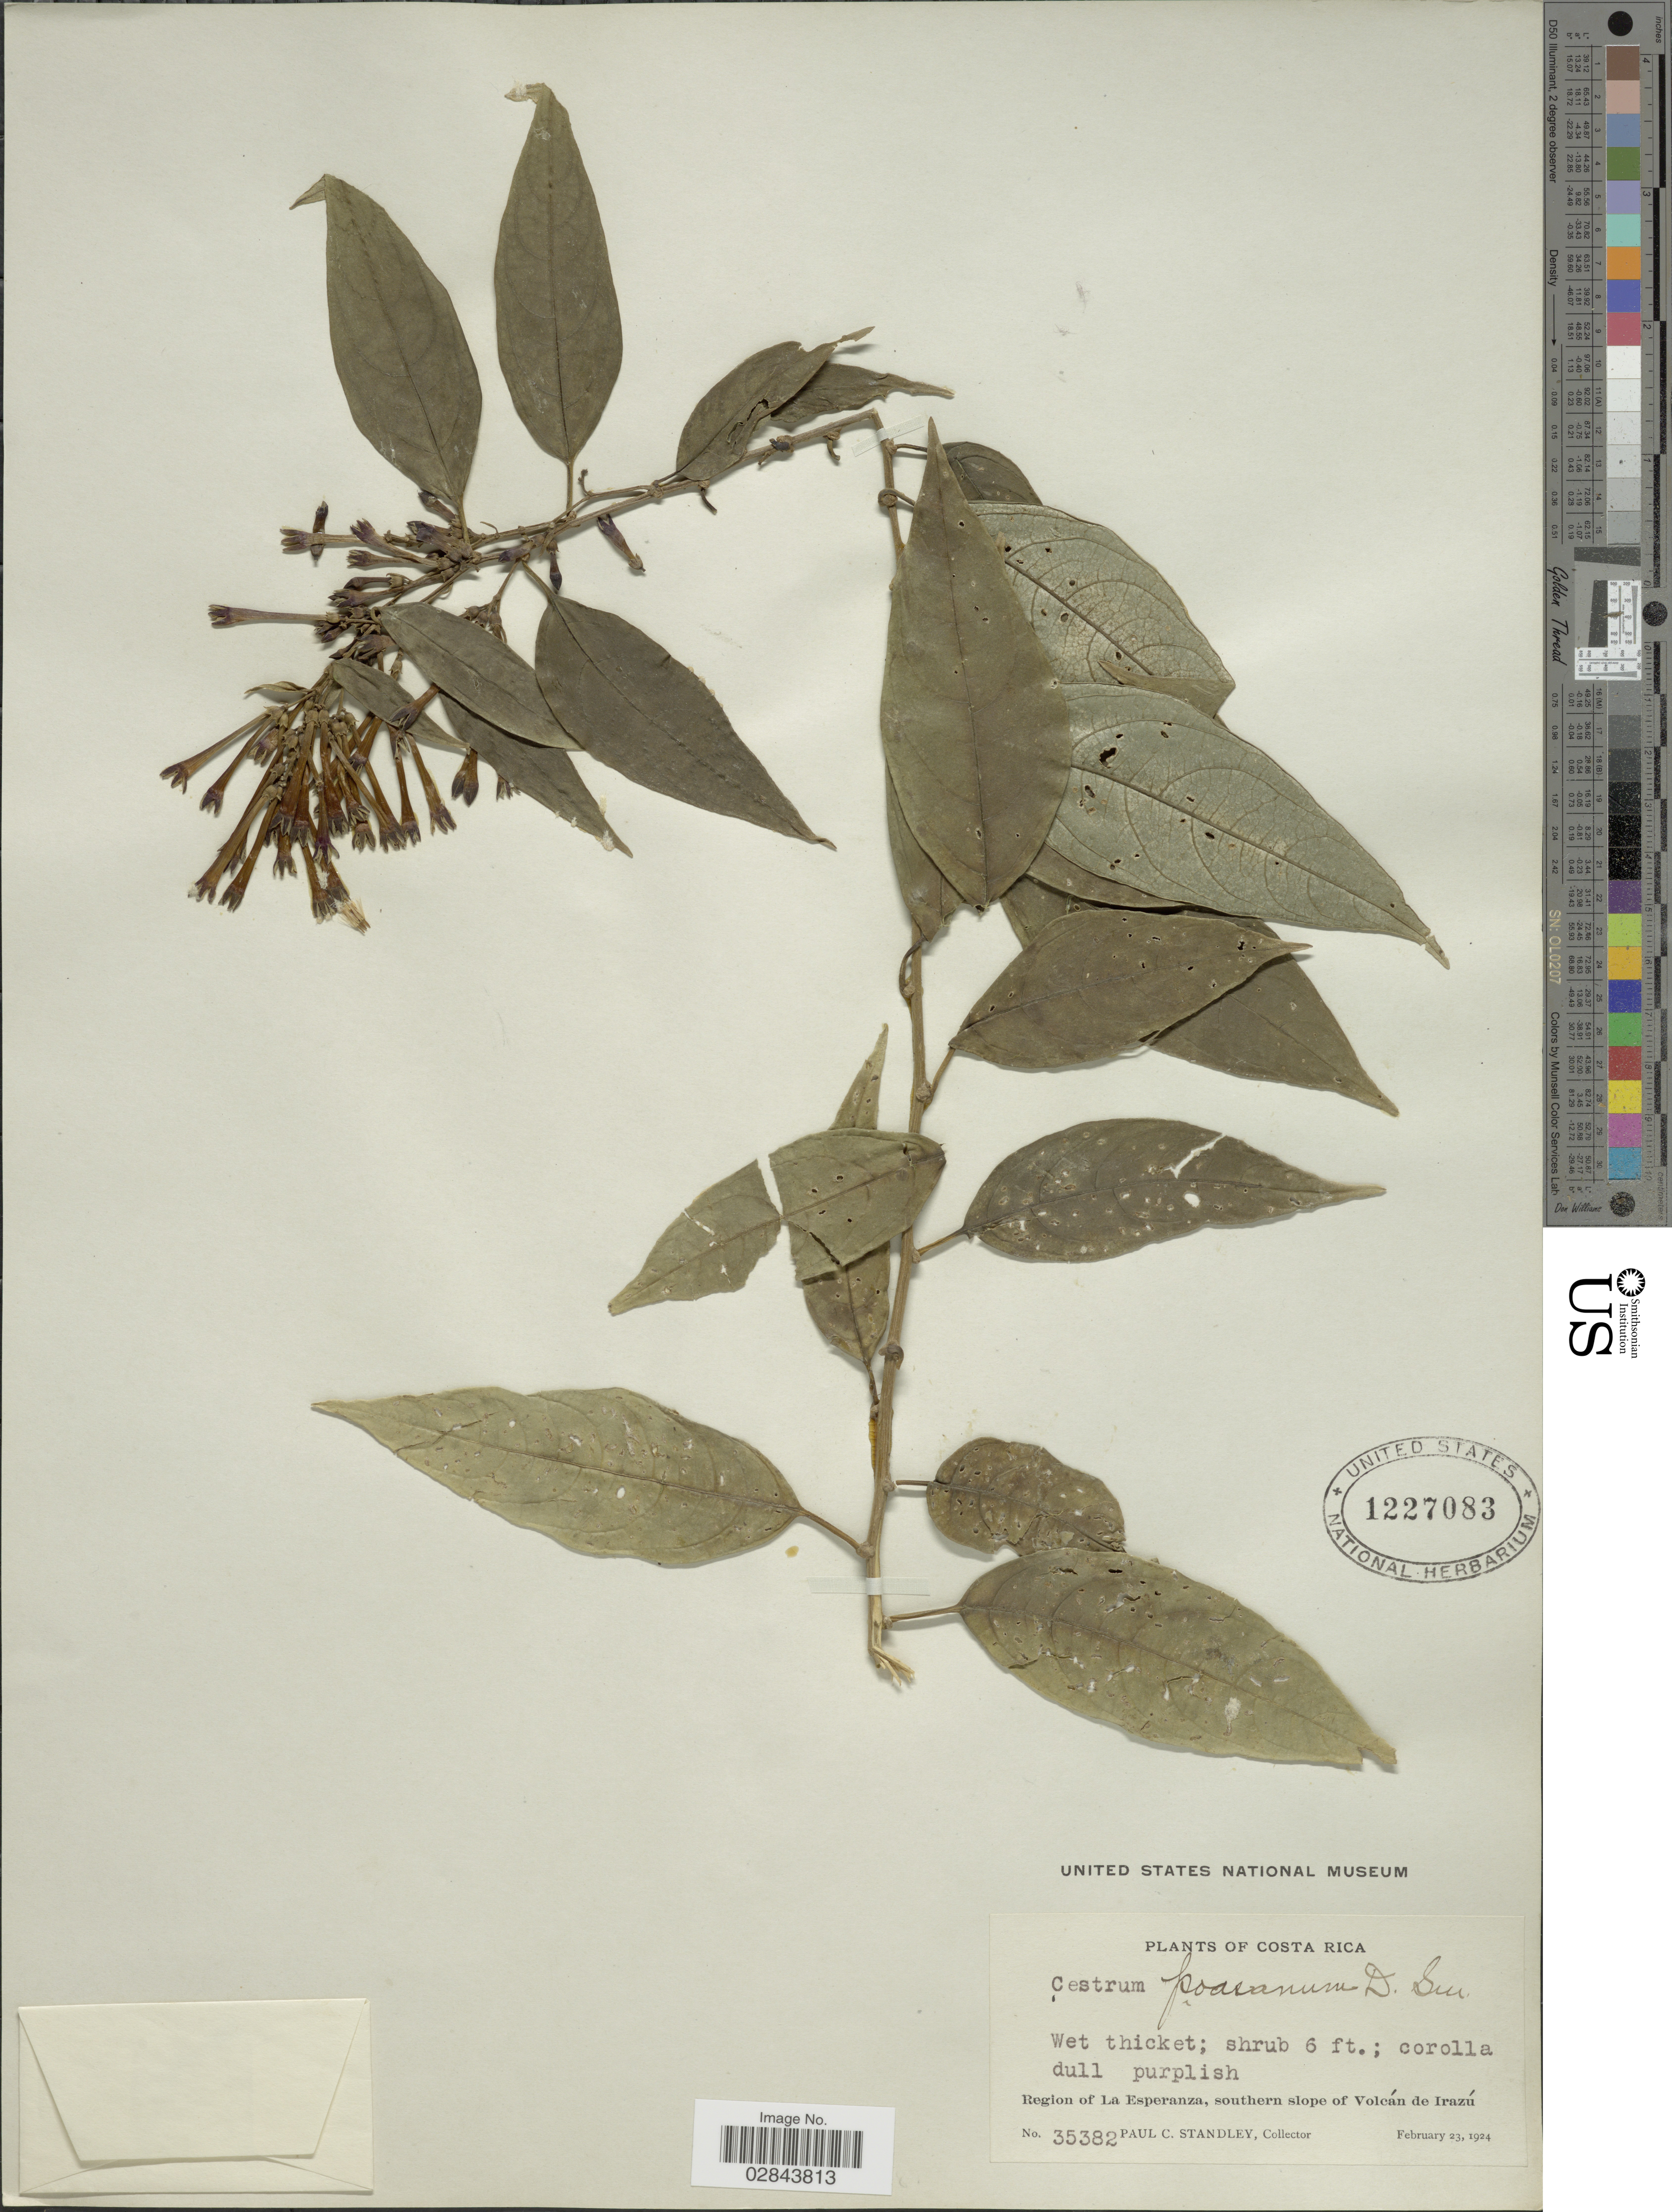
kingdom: Plantae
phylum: Tracheophyta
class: Magnoliopsida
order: Solanales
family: Solanaceae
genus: Cestrum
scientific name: Cestrum poasanum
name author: Donn. Sm.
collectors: P. C. Standley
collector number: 35382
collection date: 1924-02-23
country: Costa Rica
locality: Region of La Esperanza, southern slope of Volcán de Irazú.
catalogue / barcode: US 1227083